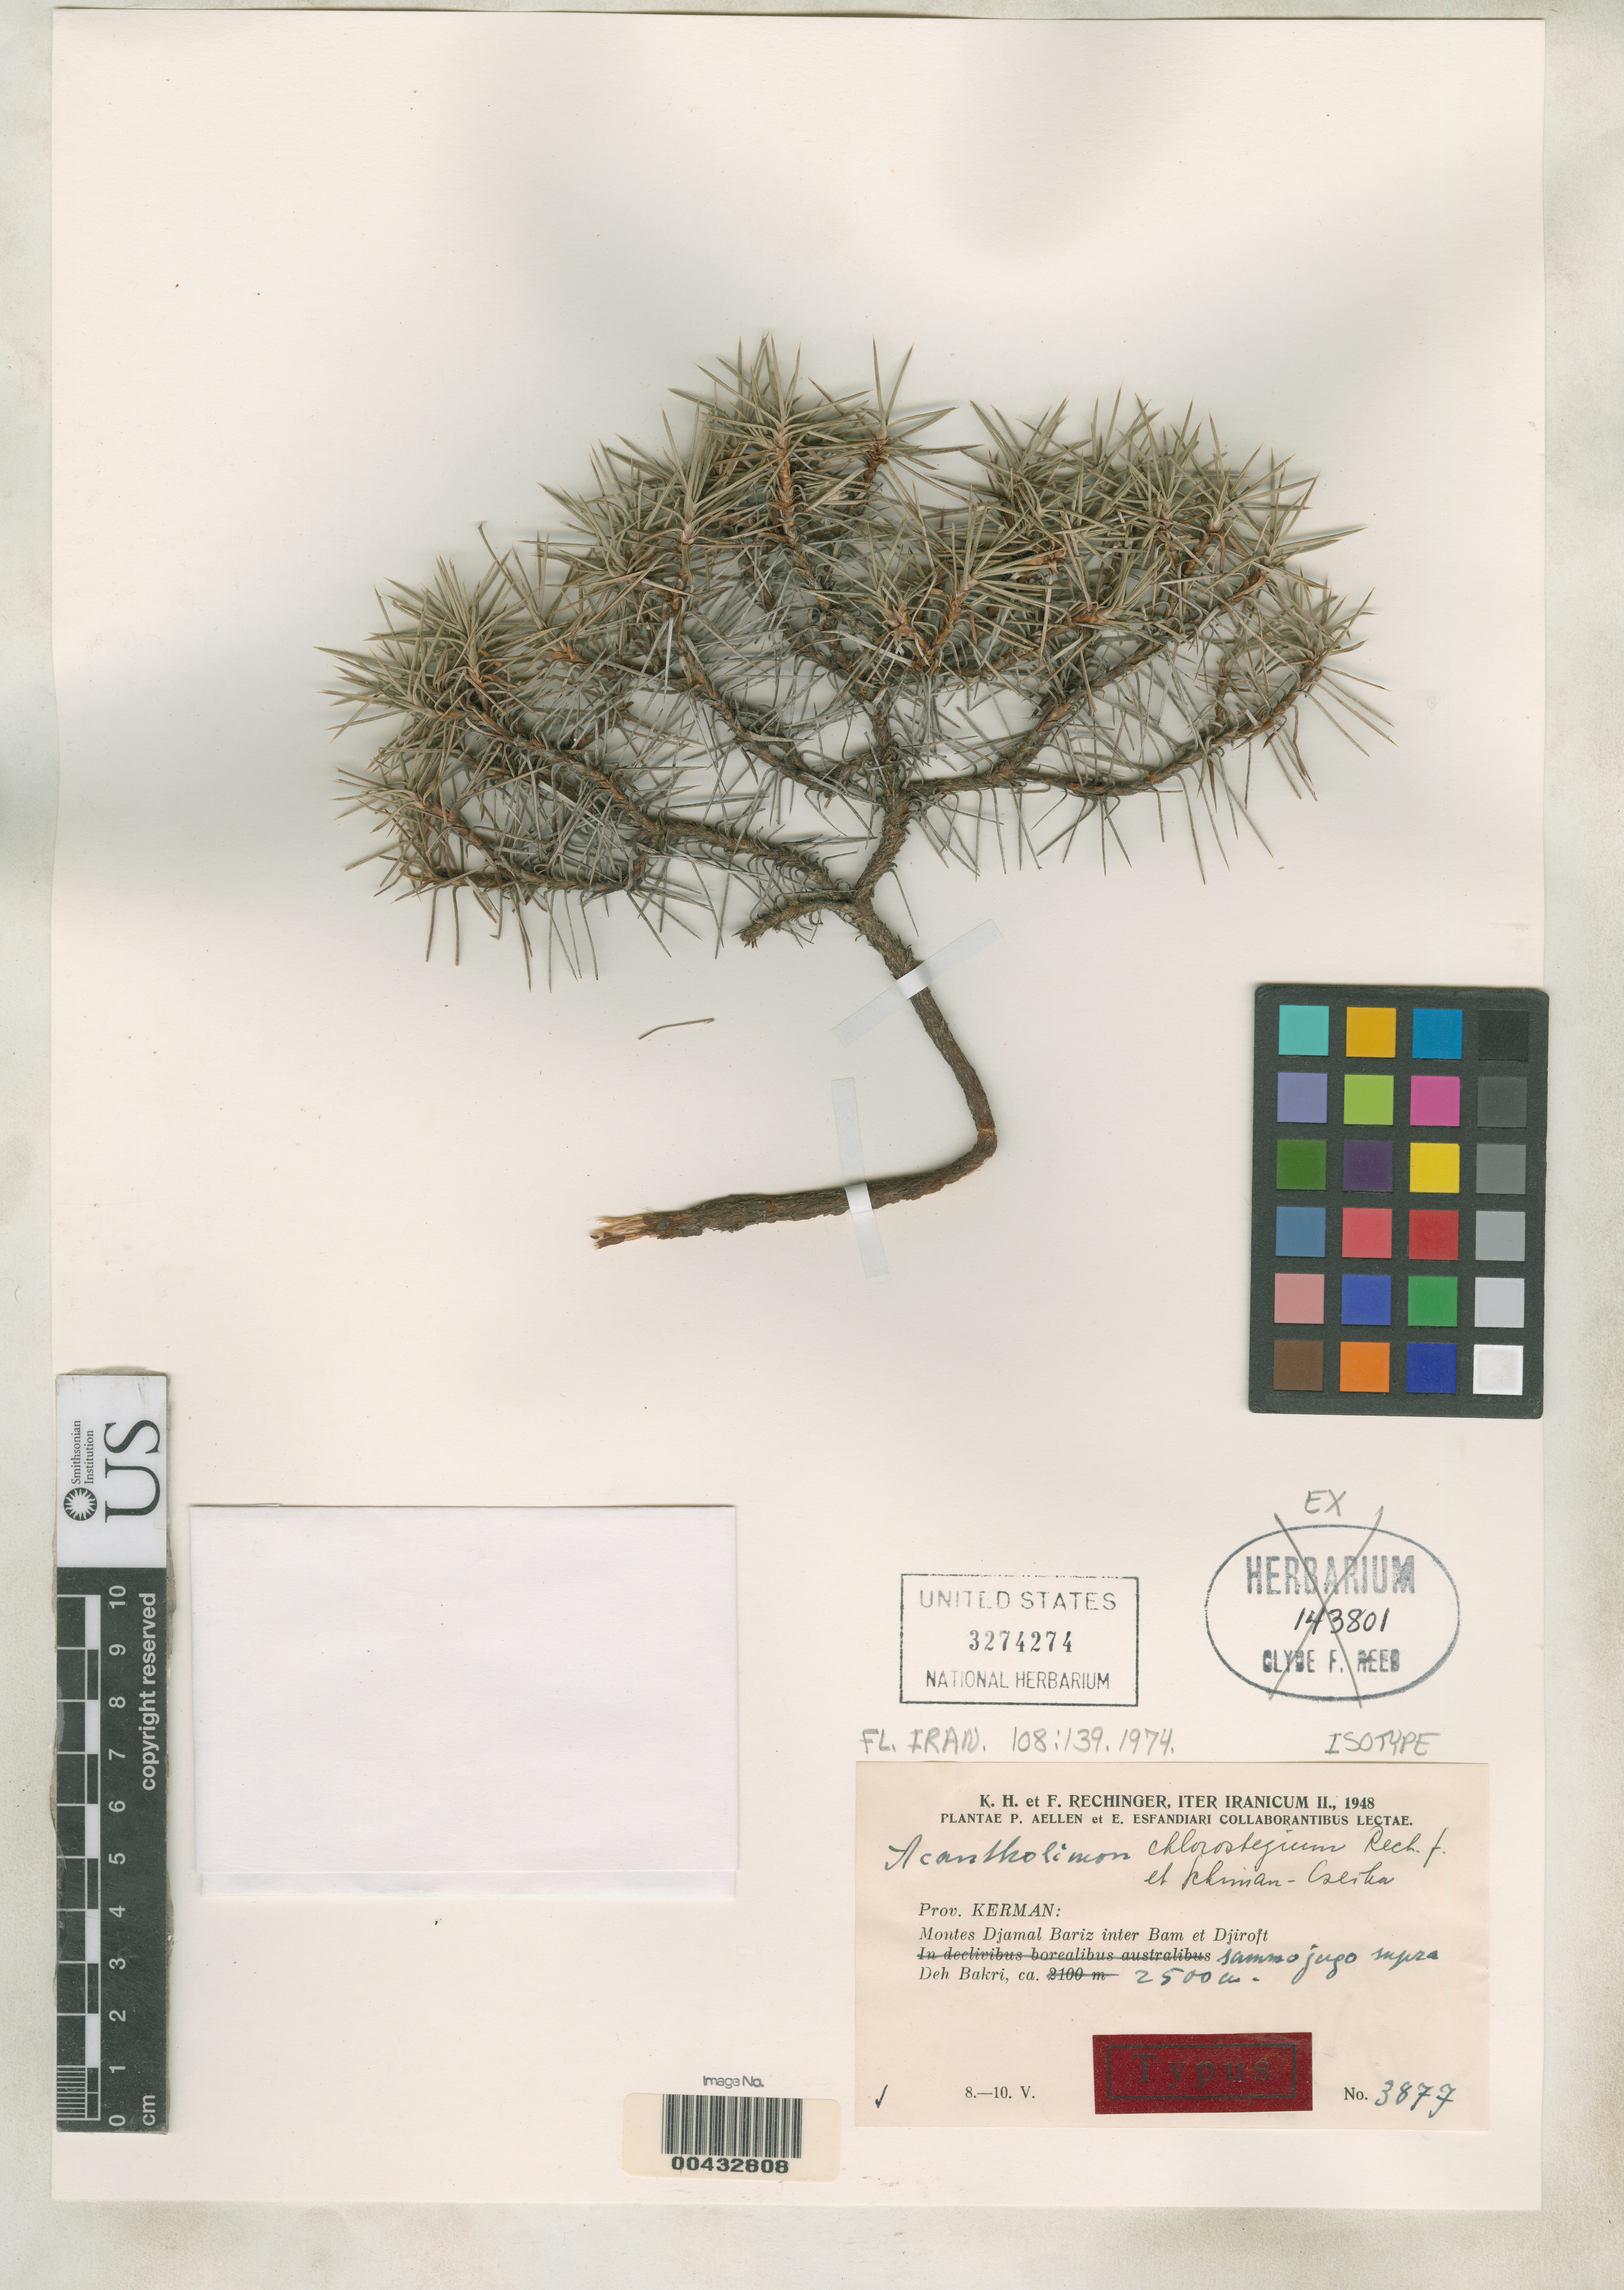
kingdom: Plantae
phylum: Tracheophyta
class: Magnoliopsida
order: Caryophyllales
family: Plumbaginaceae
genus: Acantholimon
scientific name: Acantholimon chlorostegium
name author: Rech. f. & Schiman-Czeika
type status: Isotype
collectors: K. H. Rechinger & F. Rechinger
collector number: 3877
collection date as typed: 08 May 1948 to 10 May 1948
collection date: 1948-05-08/1948-05-10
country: Iran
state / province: Kerman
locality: Montes Djamal Bariz inter Bam et Jiroft, summi jugi supre Deh Bakri.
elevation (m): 2500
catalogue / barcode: US 3274274